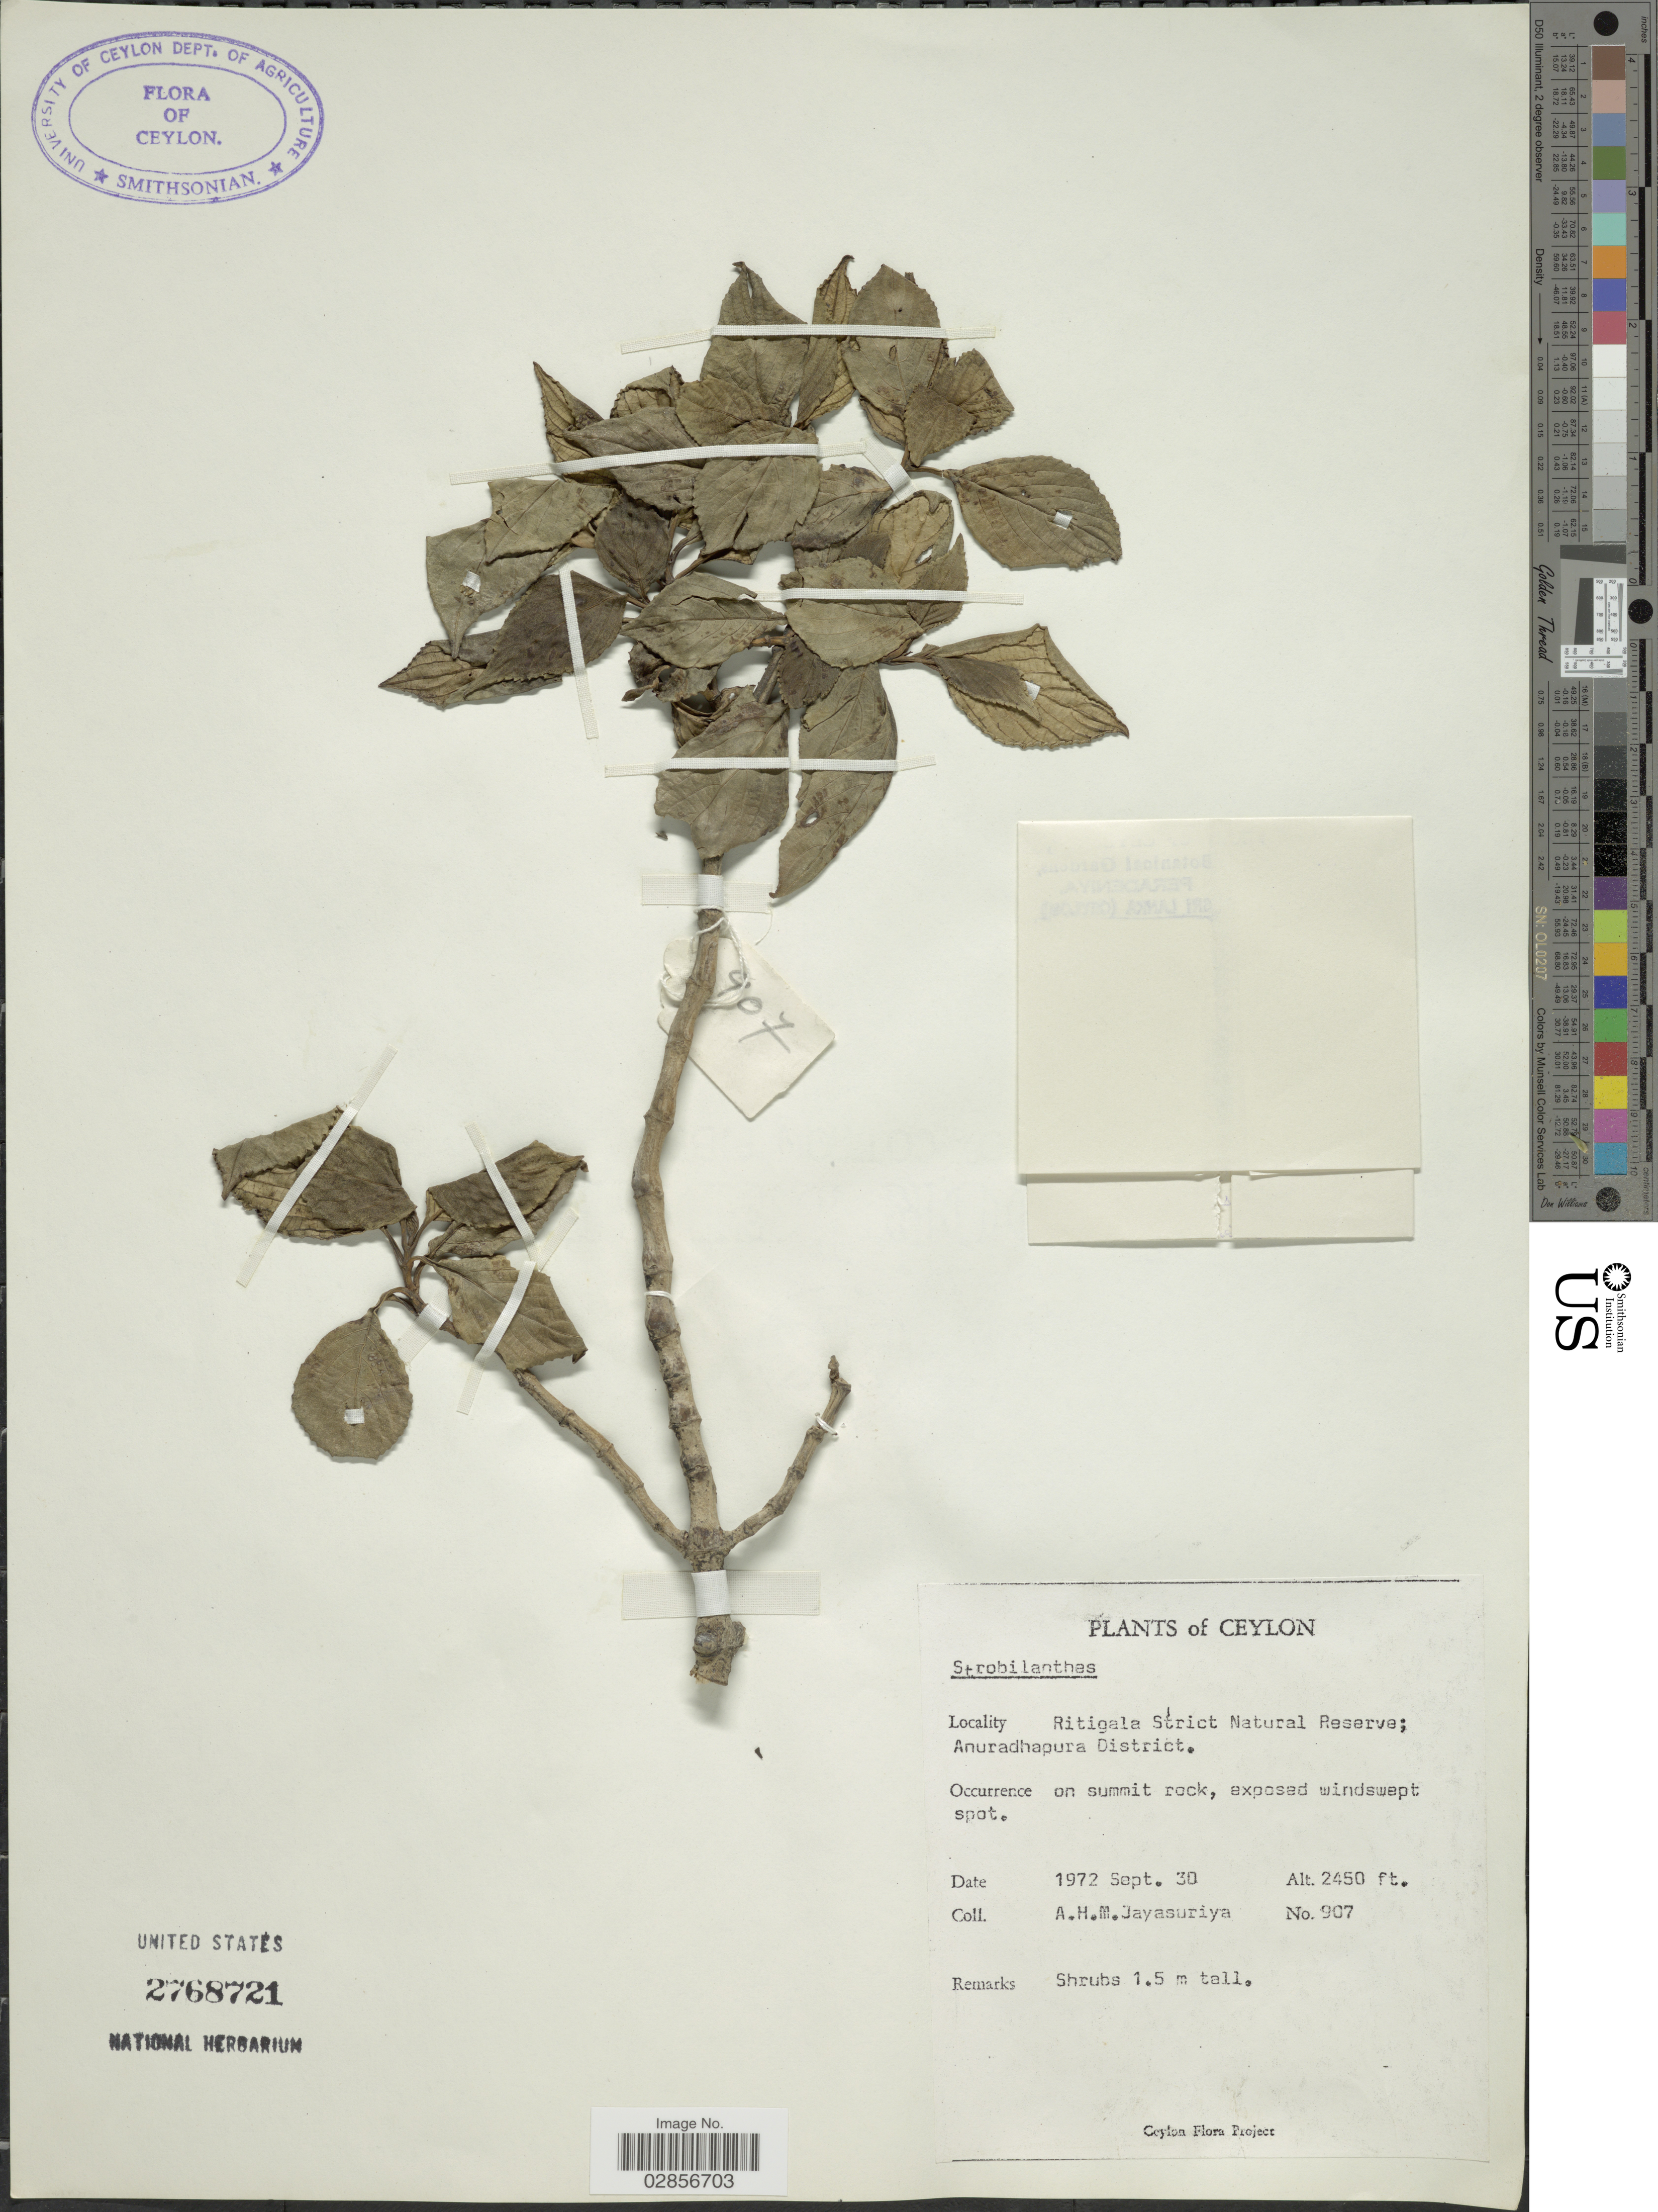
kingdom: Plantae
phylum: Tracheophyta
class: Magnoliopsida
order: Lamiales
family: Acanthaceae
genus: Strobilanthes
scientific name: Strobilanthes sp.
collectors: A. H. Jayasuriya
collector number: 907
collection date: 1972-09-30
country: Sri Lanka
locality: Ceylon, Ritigala Strict Natural Reserve; Anuradhapura District.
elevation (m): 747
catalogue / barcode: US 2768721